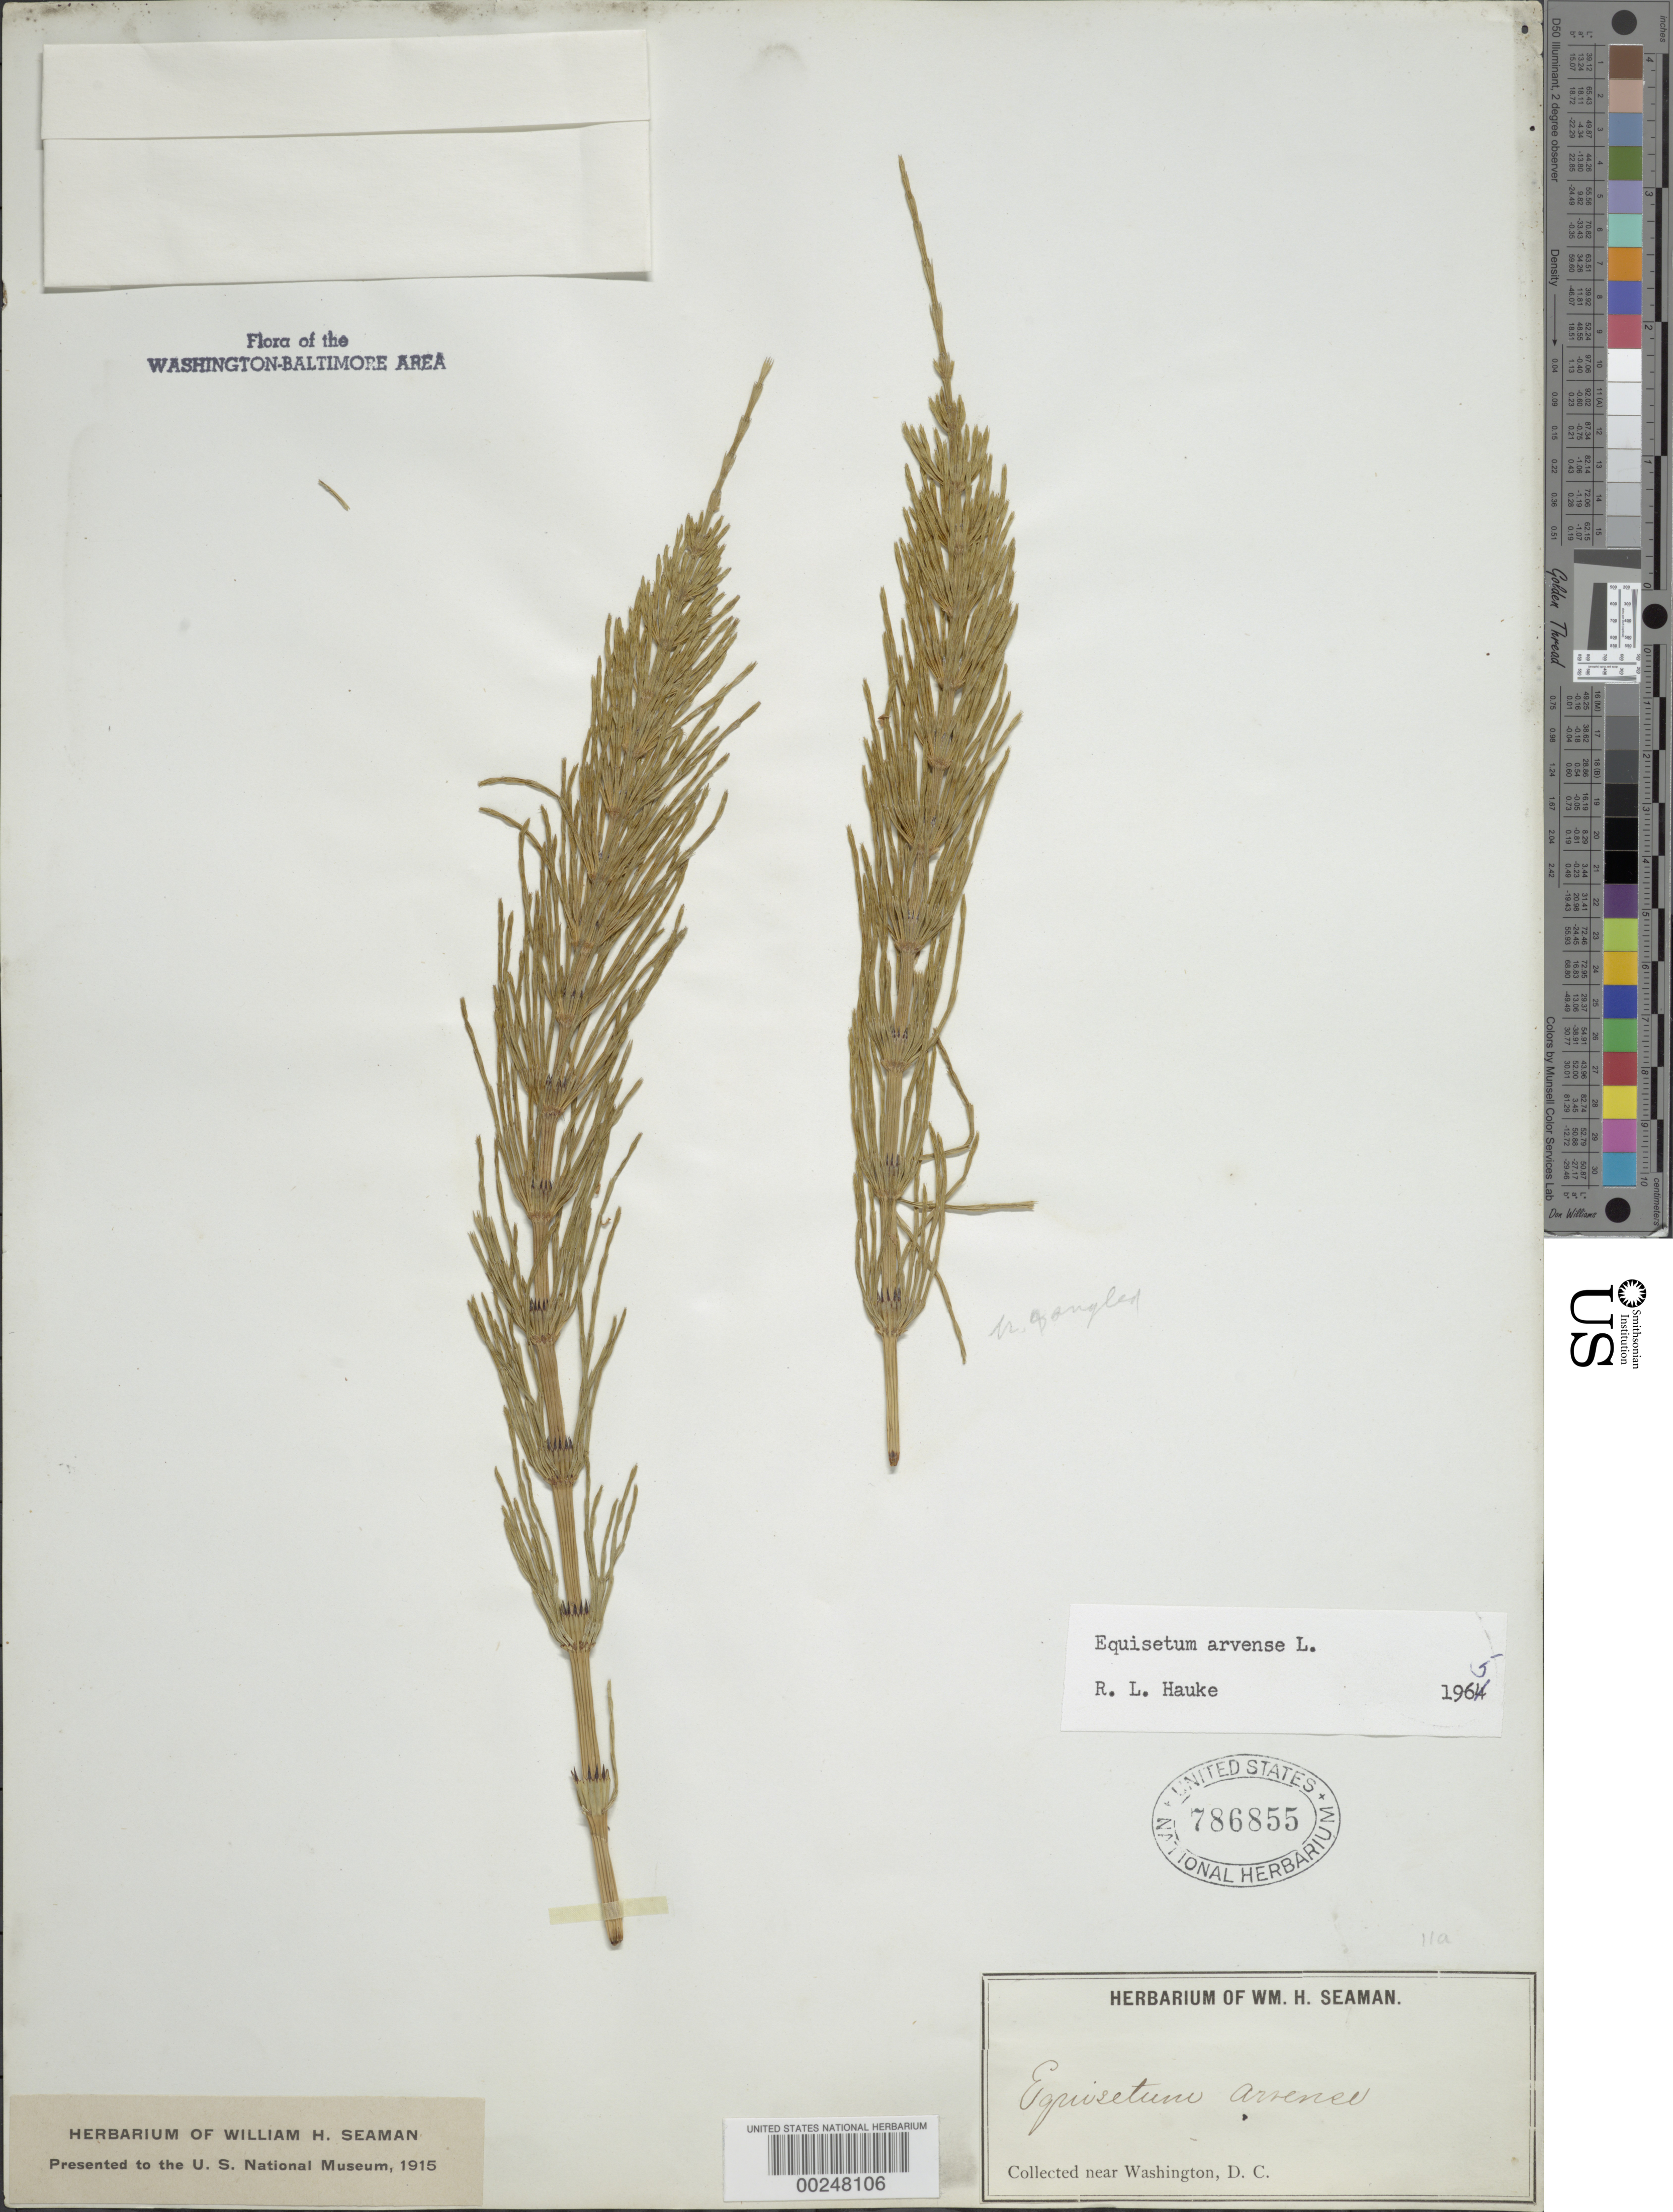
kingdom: Plantae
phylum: Tracheophyta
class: Polypodiopsida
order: Equisetales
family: Equisetaceae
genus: Equisetum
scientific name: Equisetum arvense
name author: L.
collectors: W. Seaman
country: United States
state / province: District of Columbia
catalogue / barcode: US 786855